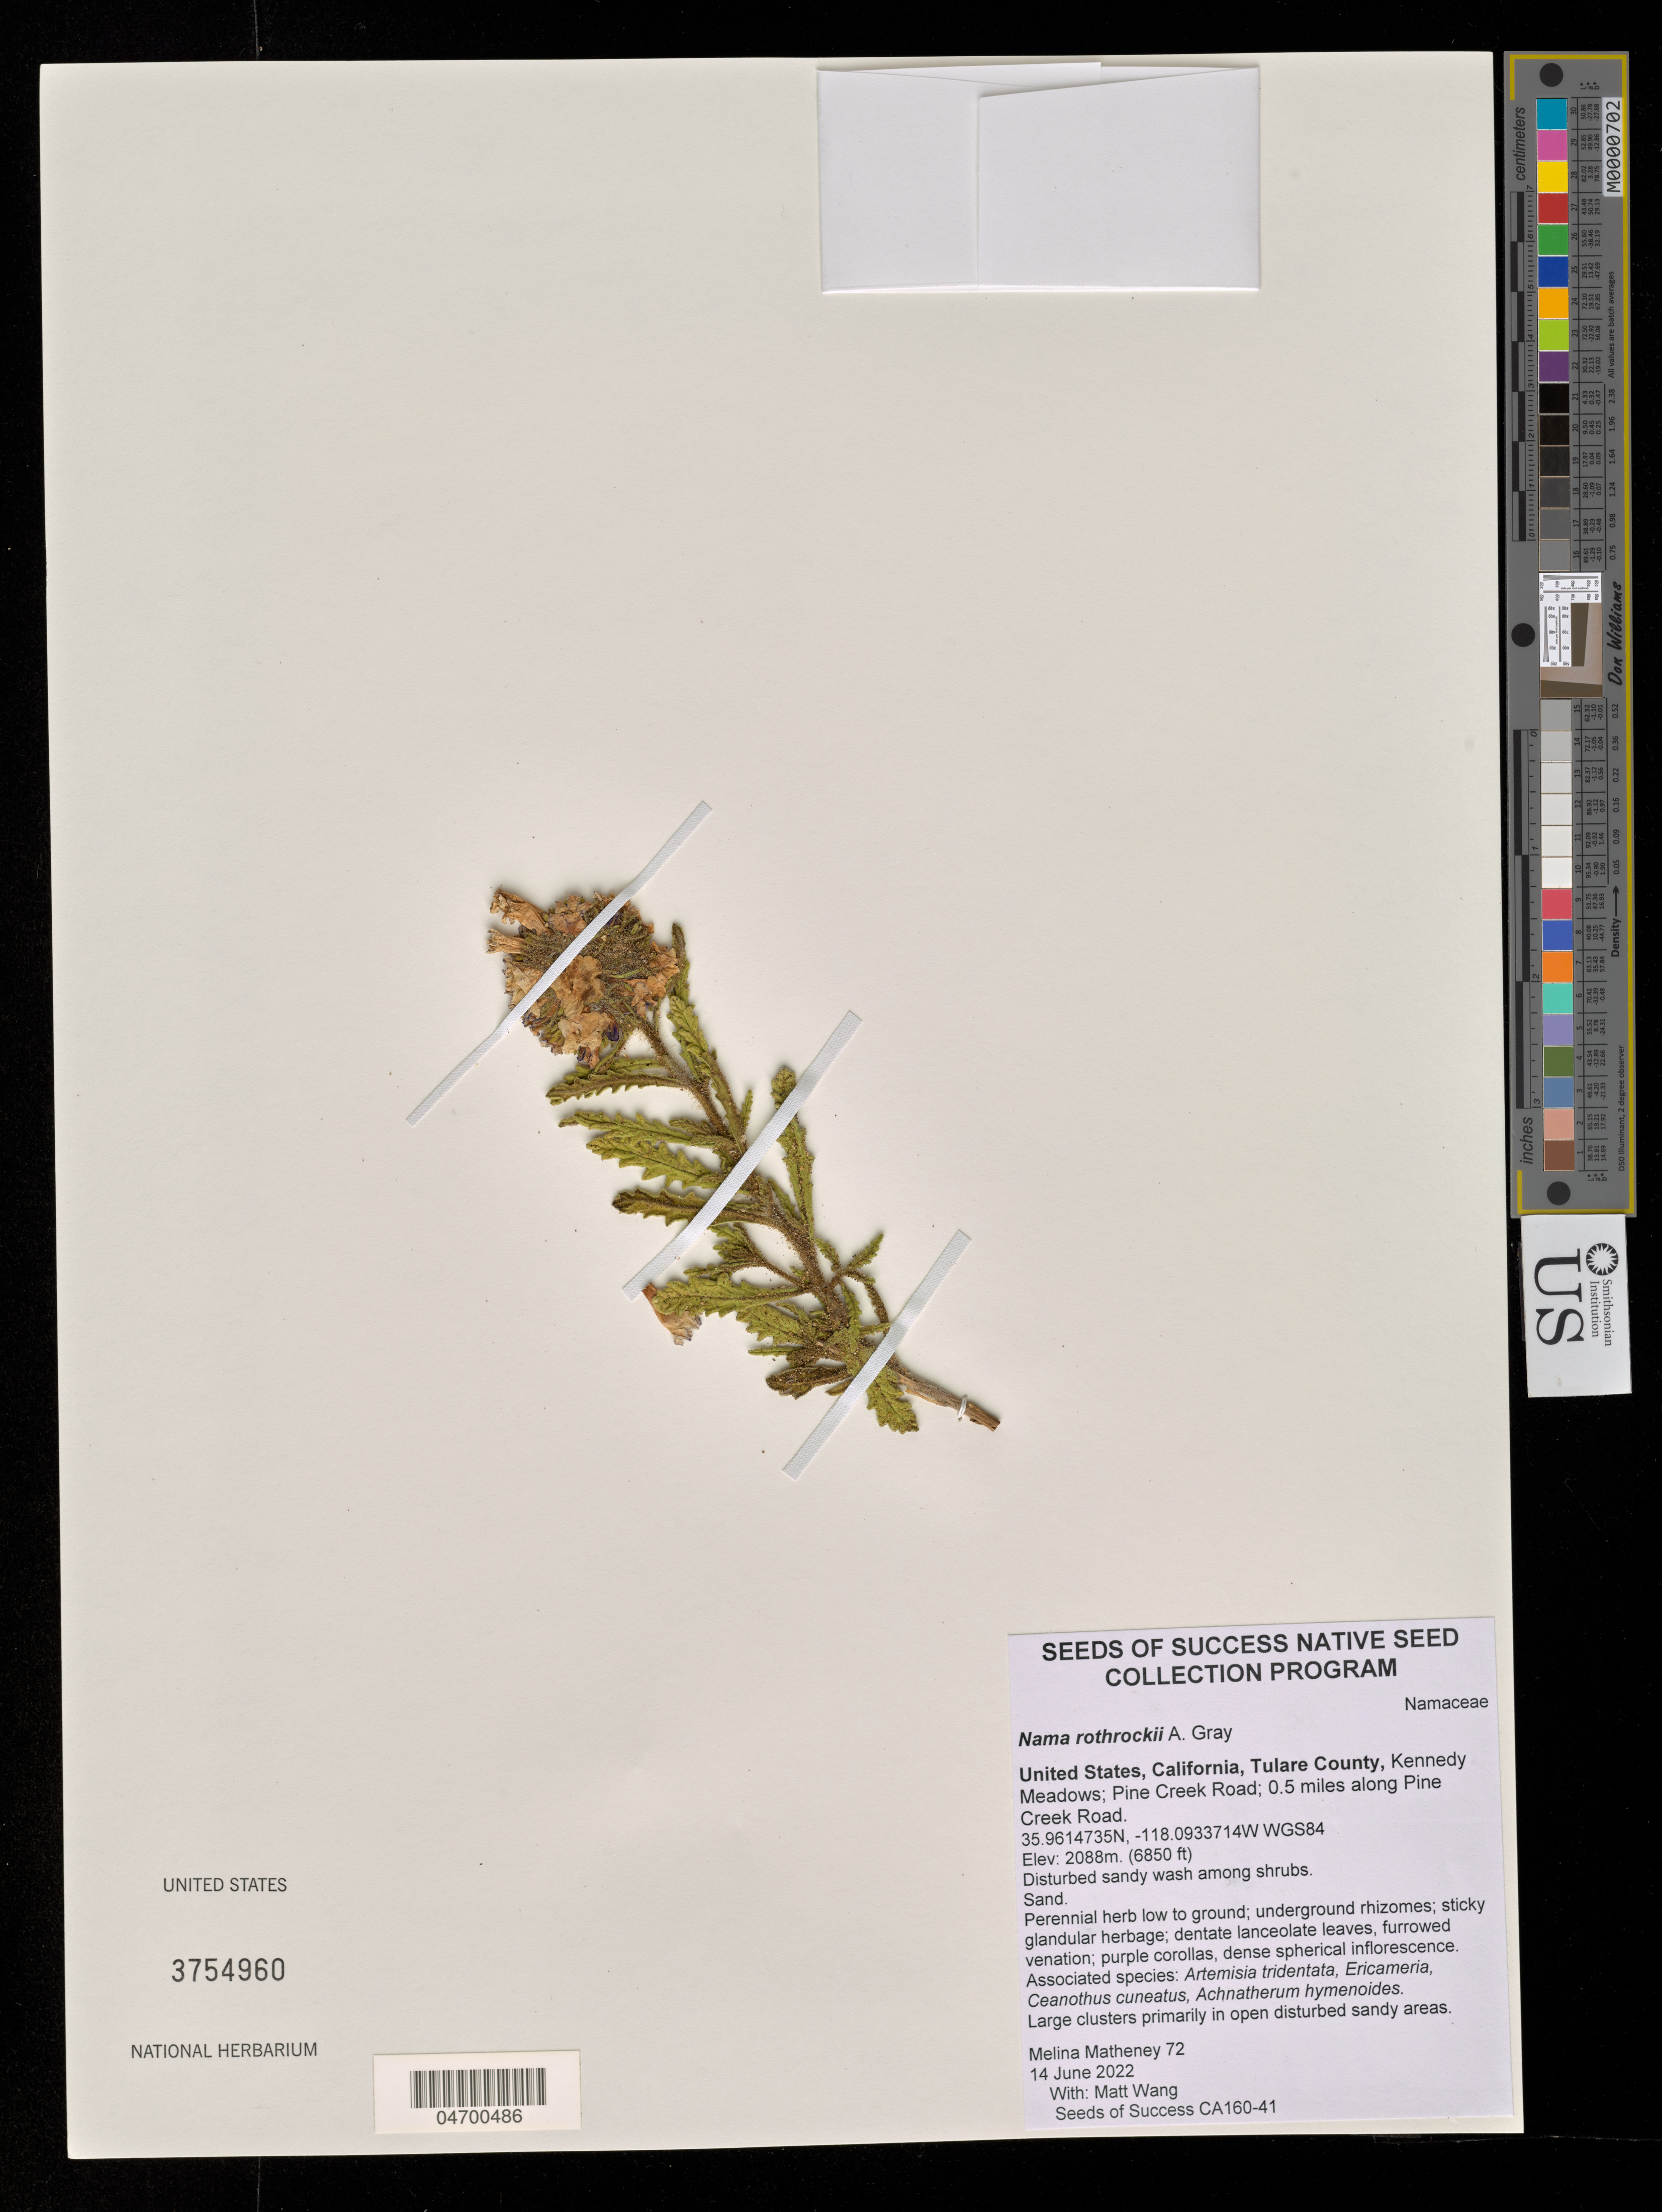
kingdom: Plantae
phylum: Tracheophyta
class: Magnoliopsida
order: Boraginales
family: Namaceae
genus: Nama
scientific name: Nama rothrockii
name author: A. Gray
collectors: M. Matheney & M. Wang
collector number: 72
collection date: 2022-06-14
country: United States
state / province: California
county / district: Tulare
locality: Tulare County, Kennedy Meadows; Pine Creek Road; 0.5 miles along Pine Creek Road. WGS84.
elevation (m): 2088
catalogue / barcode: US 3754960